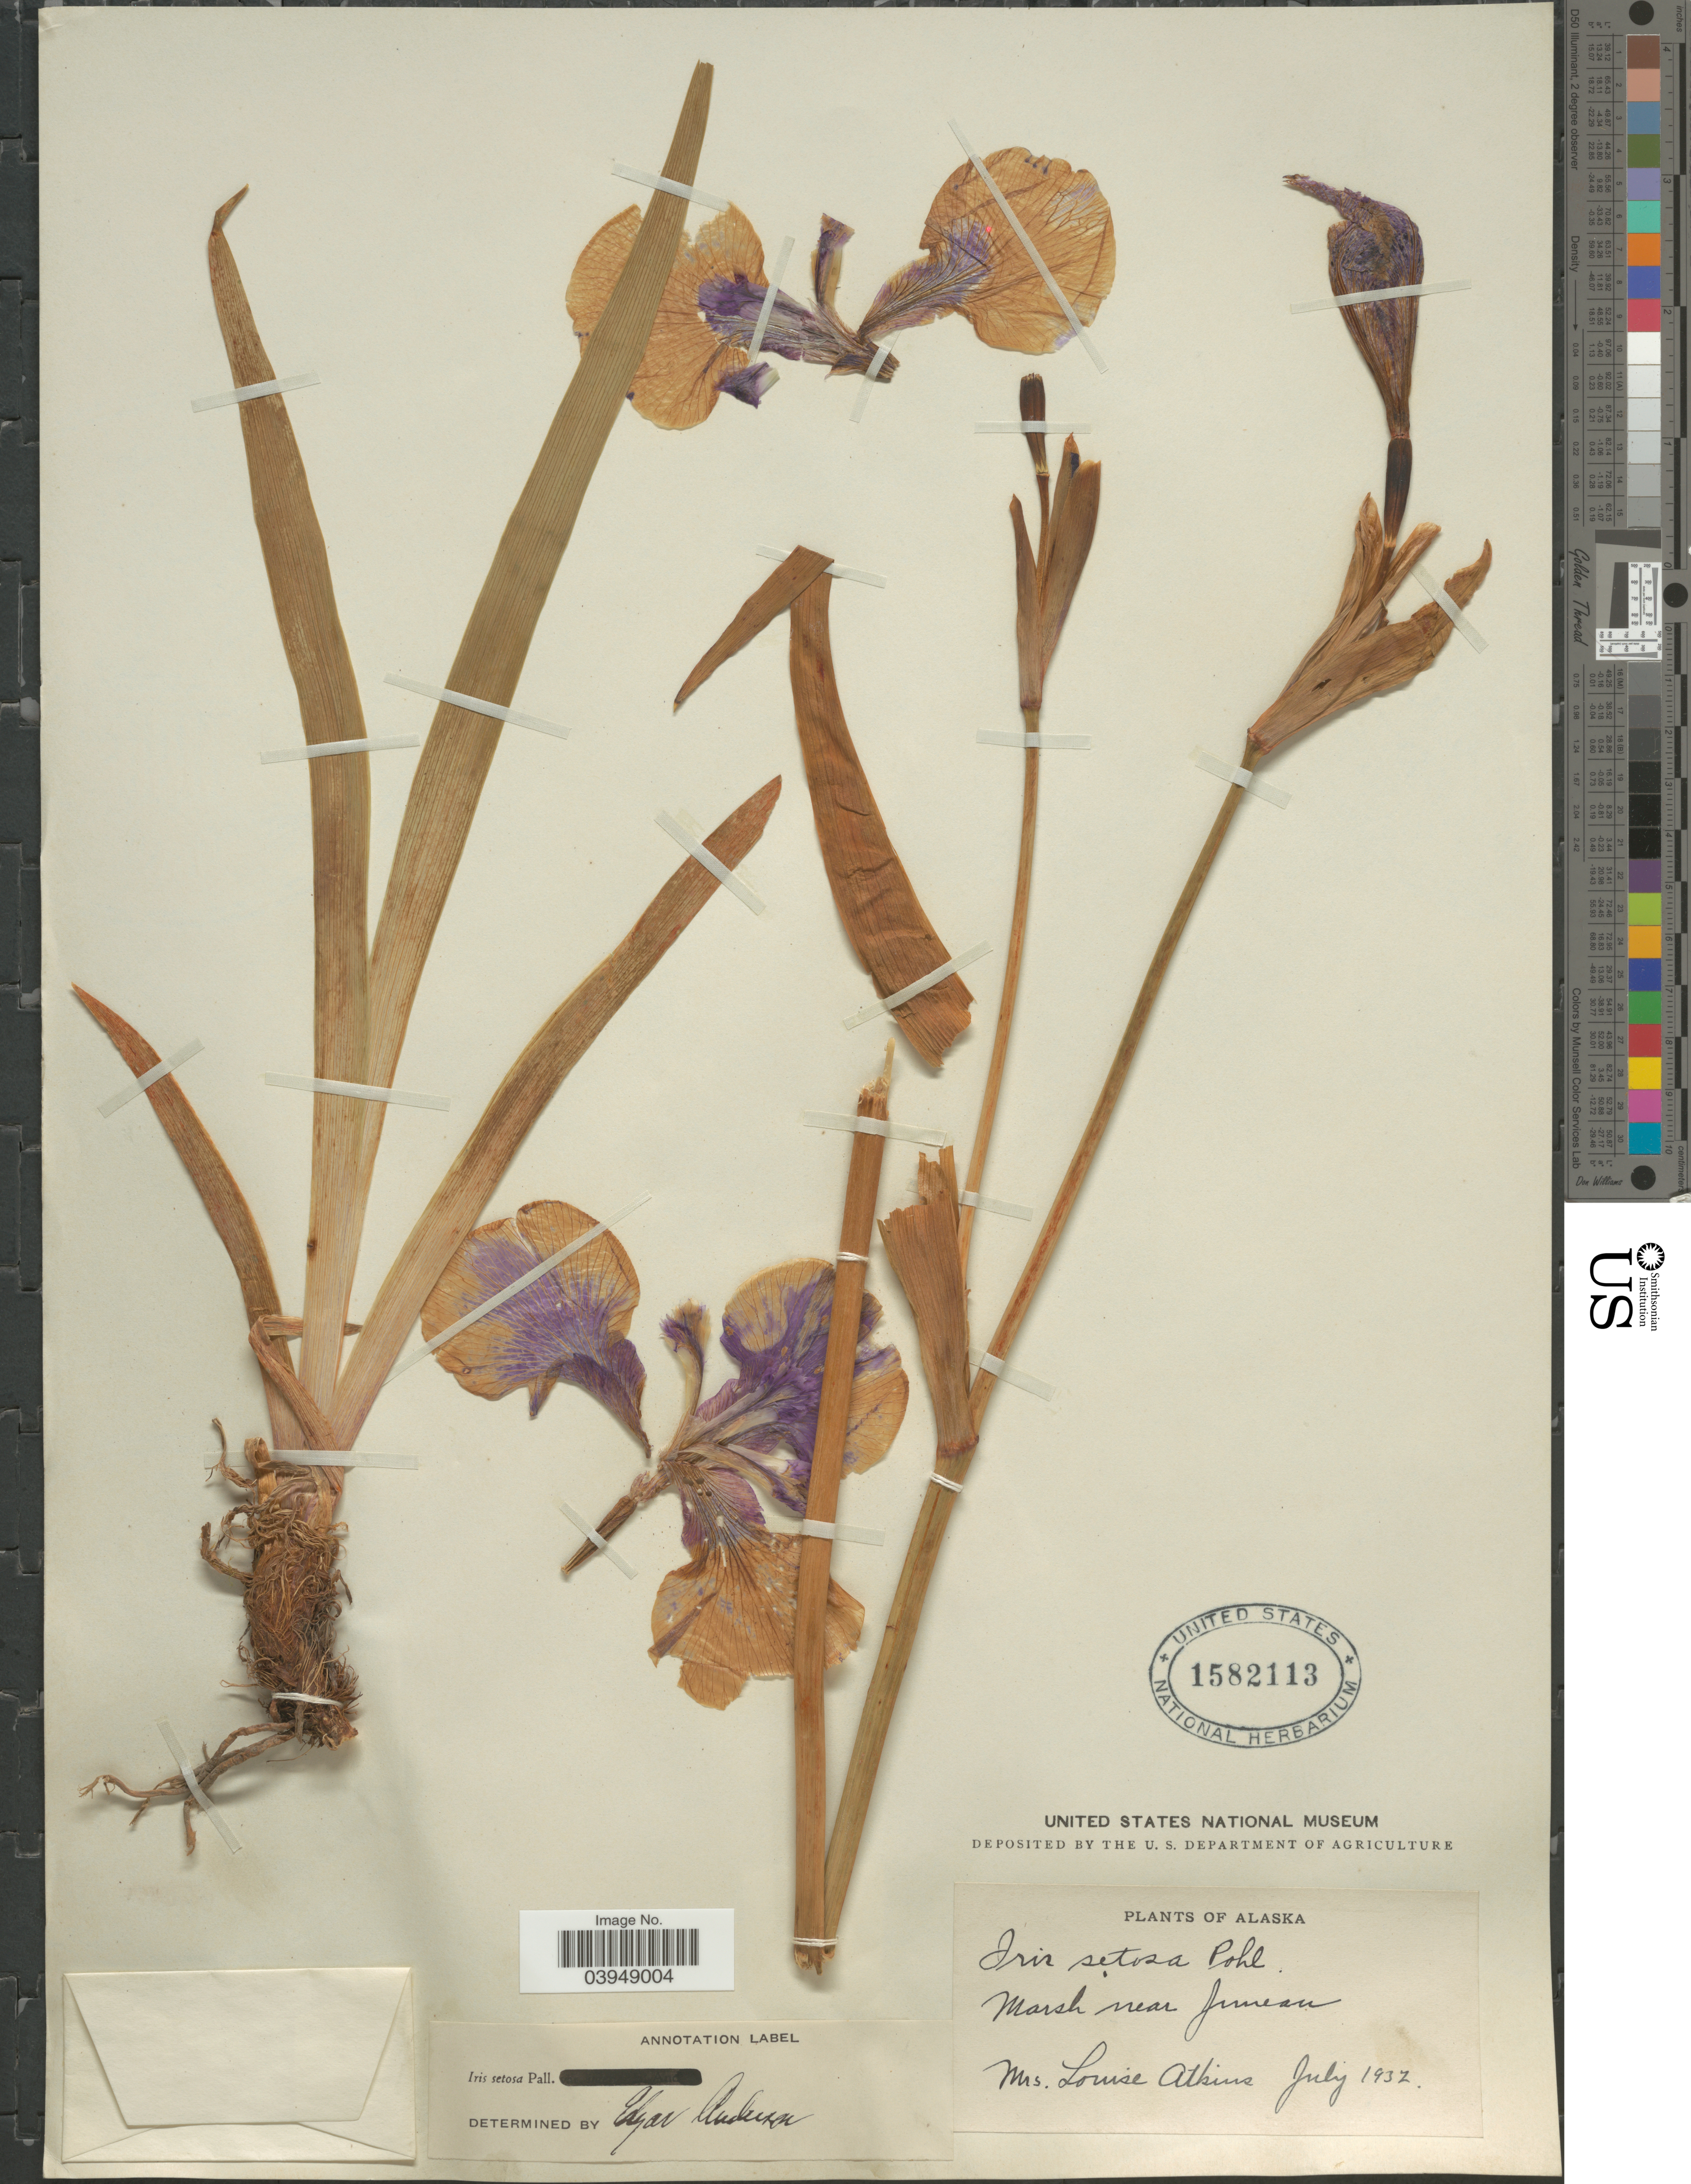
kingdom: Plantae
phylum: Tracheophyta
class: Liliopsida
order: Asparagales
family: Iridaceae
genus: Iris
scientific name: Iris setosa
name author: Pall. ex Link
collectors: L. Atkins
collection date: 1932-07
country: United States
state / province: Alaska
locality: Marsh near Juneau.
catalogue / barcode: US 1582113